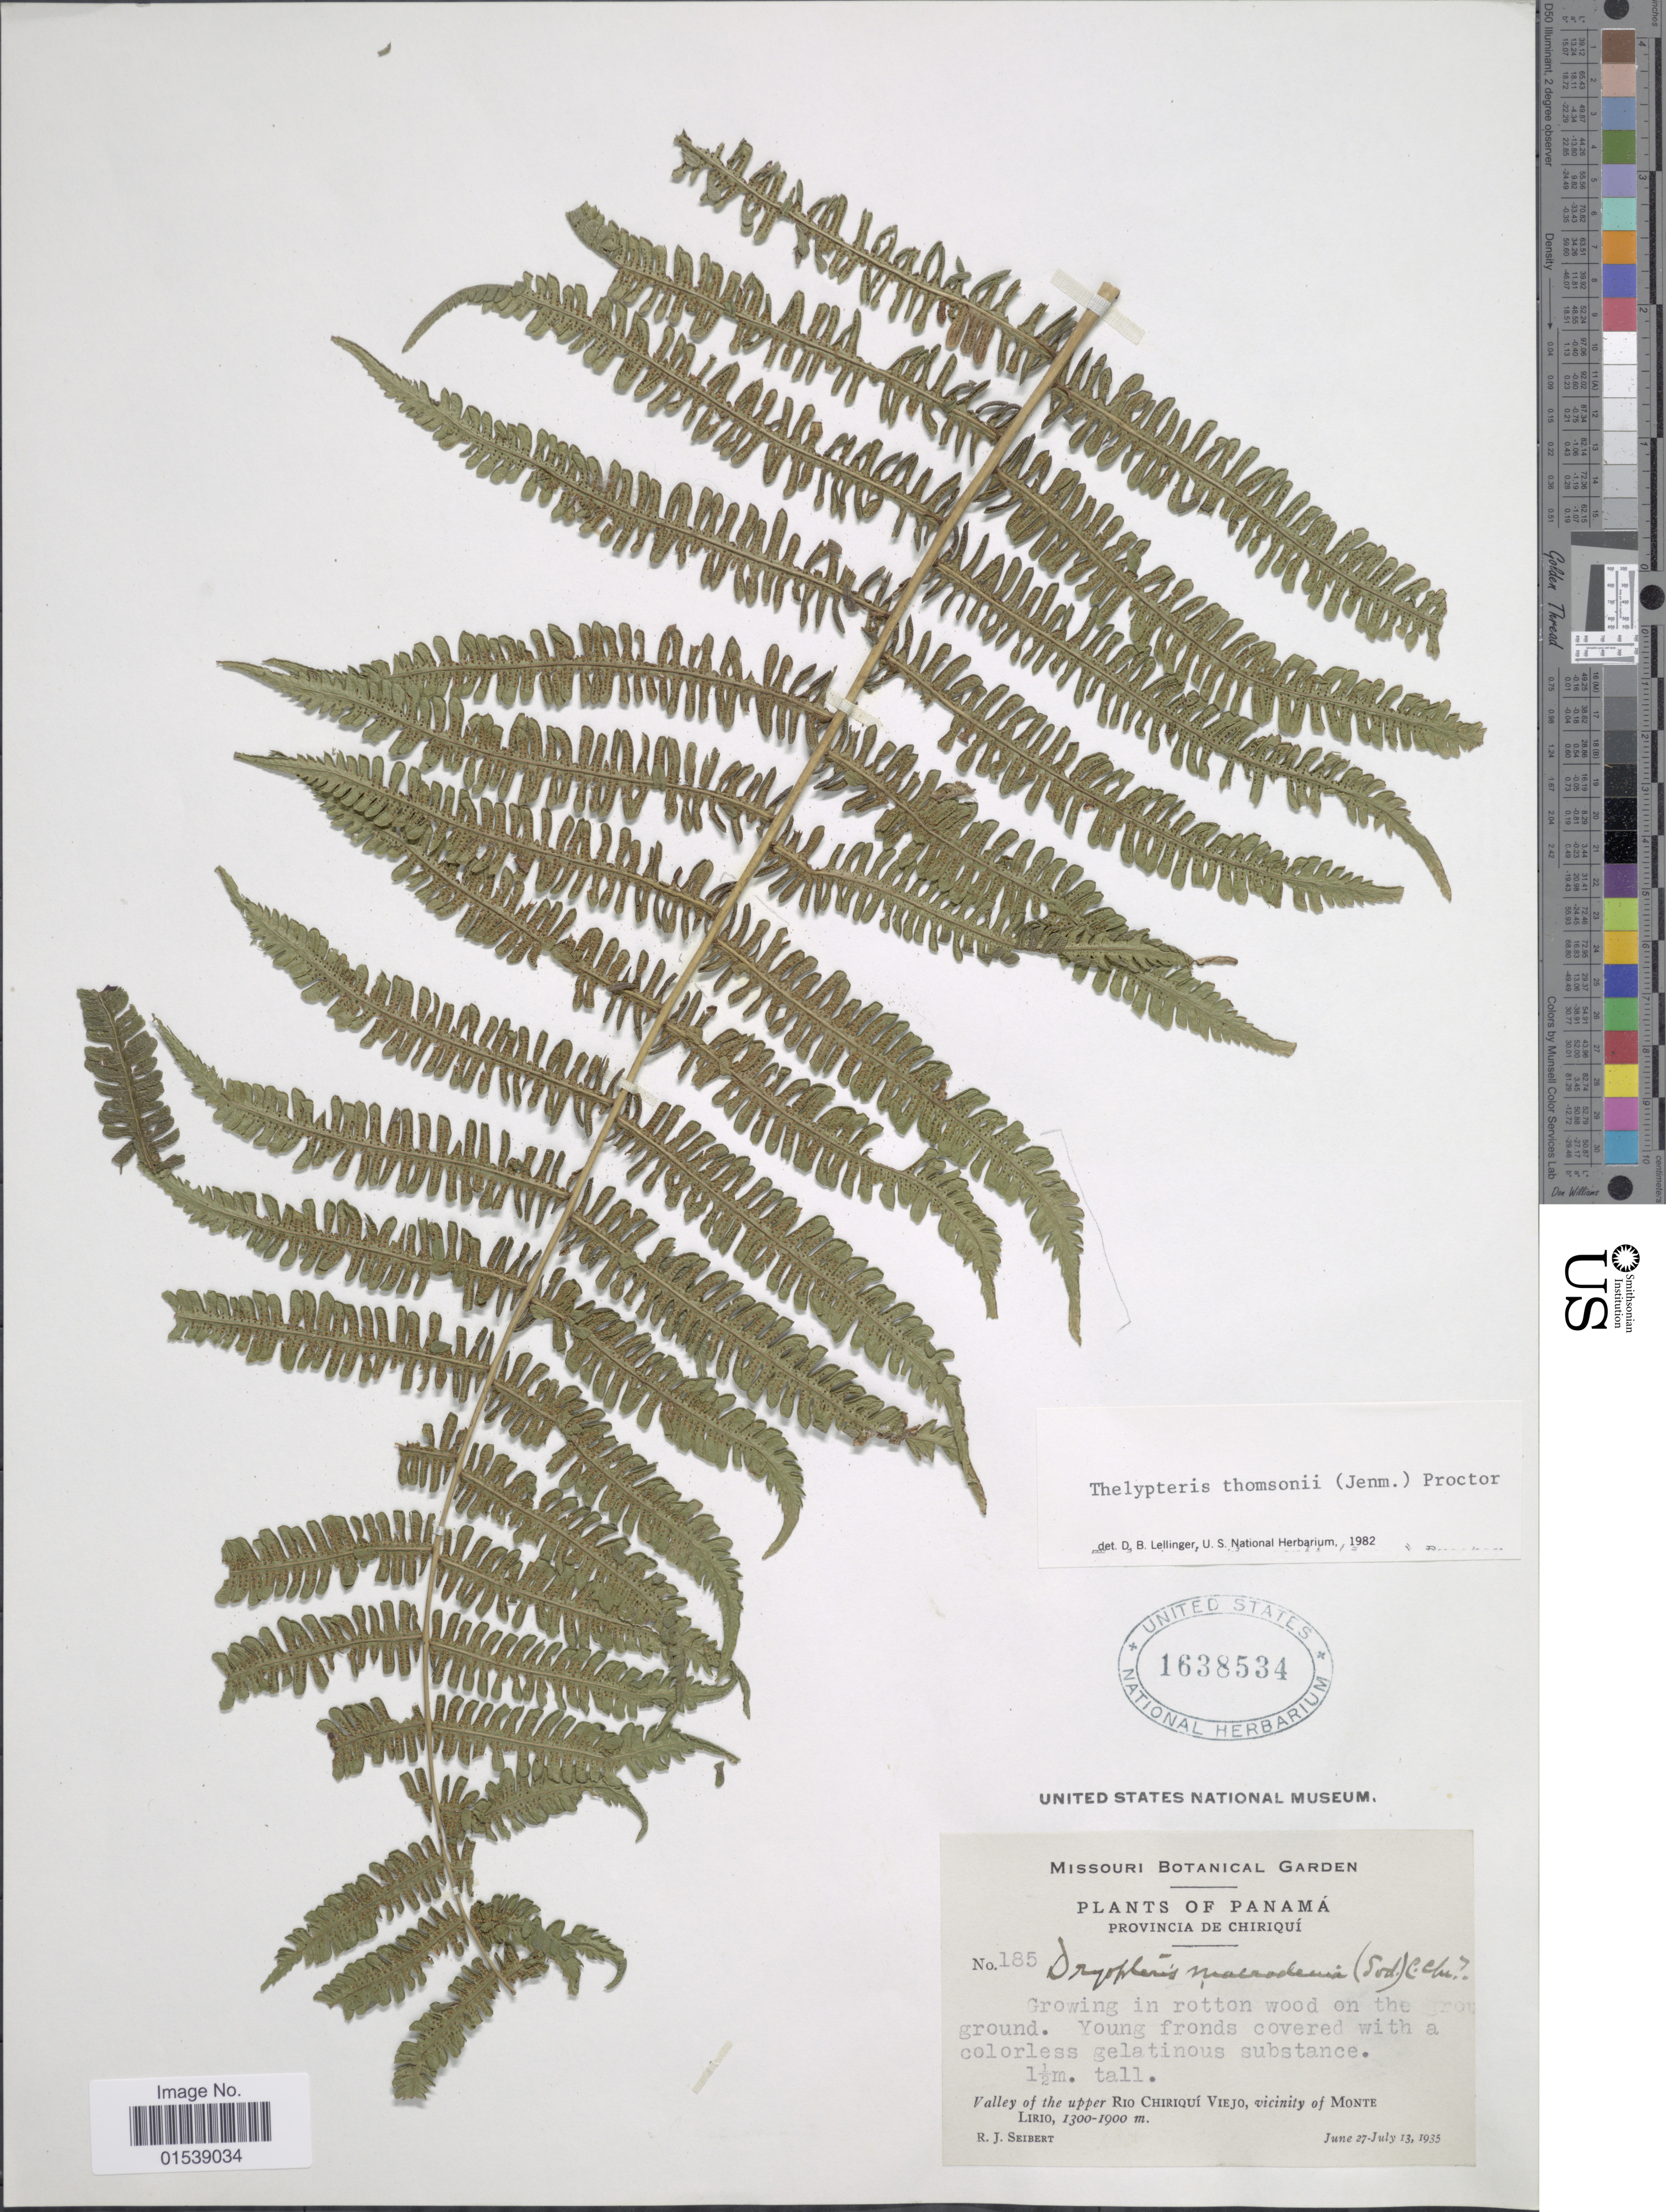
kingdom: Plantae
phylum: Tracheophyta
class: Polypodiopsida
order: Polypodiales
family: Thelypteridaceae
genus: Amauropelta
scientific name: Amauropelta thomsonii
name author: (Jenman) Pic. Serm.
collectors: R. J. Seibert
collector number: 185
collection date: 1935-06-27/1935-07-13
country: Panama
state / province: Chiriqui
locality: Provincia de Chiriqui, Valley of the upper Rio Chiriqui Viejo, vicinity of Monte Lirio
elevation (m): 1300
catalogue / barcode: US 1638534